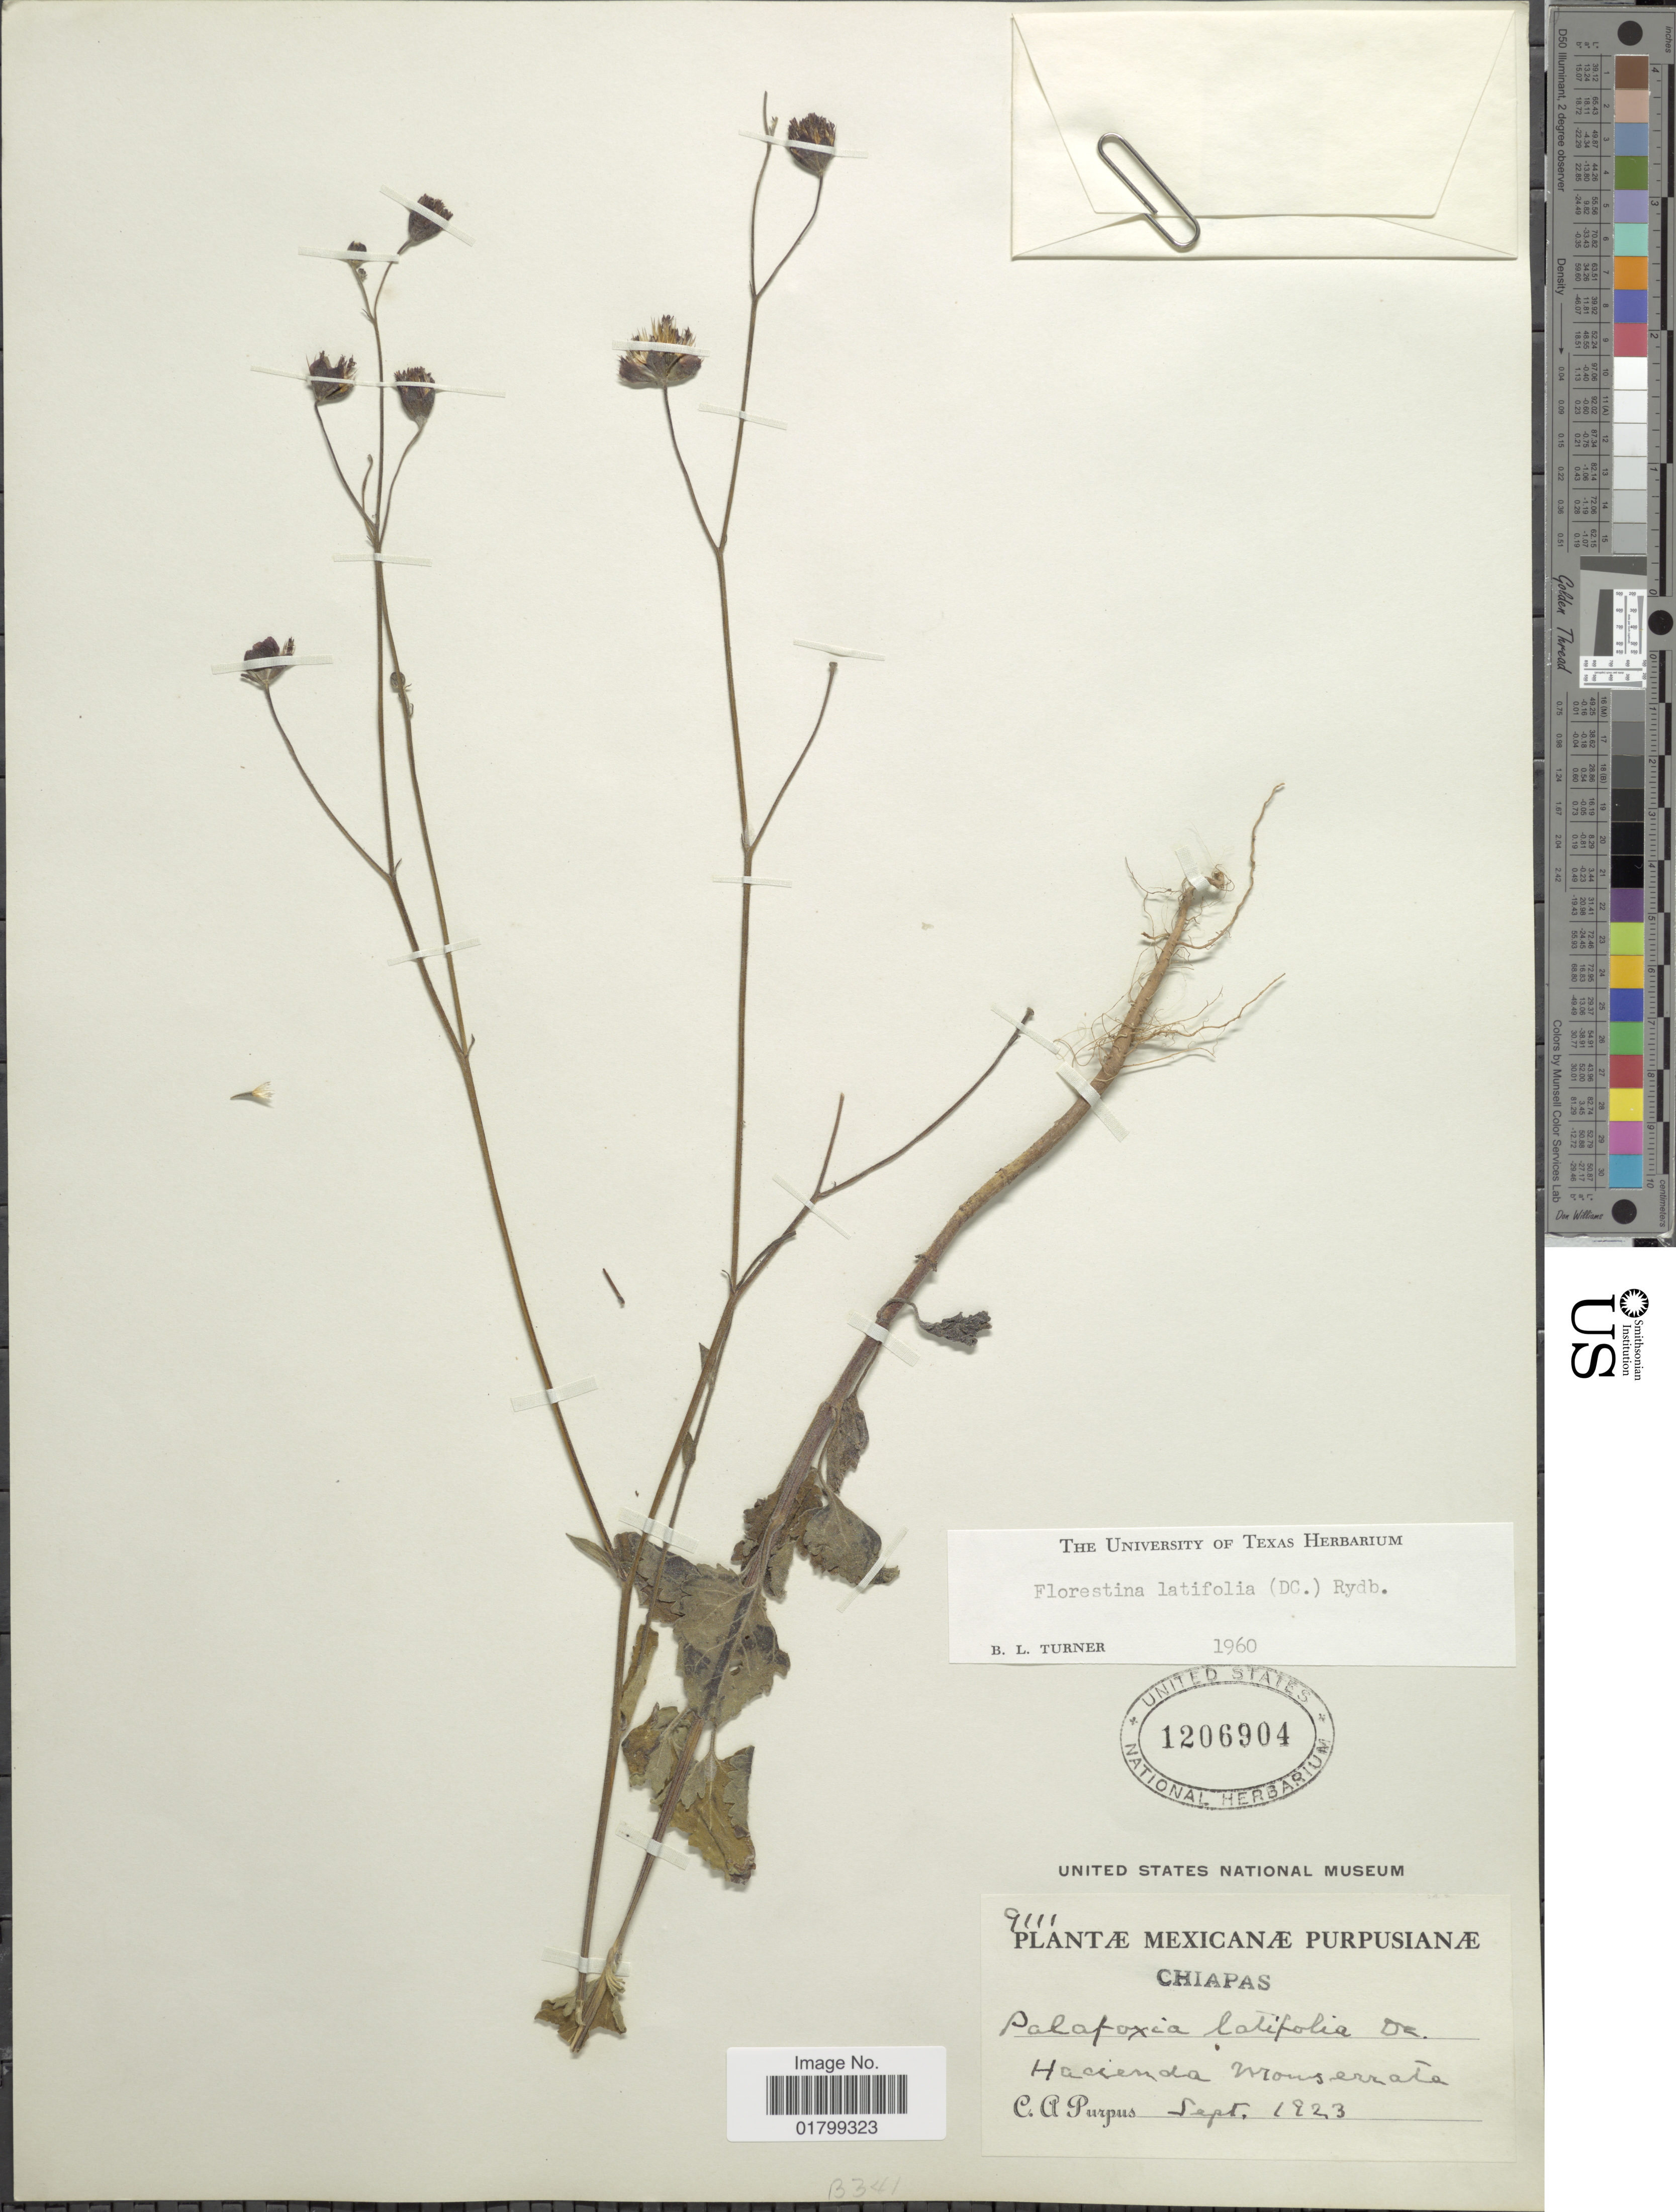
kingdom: Plantae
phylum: Tracheophyta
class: Magnoliopsida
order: Asterales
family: Asteraceae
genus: Florestina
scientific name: Florestina latifolia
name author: (DC.) Rydb.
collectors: C. A. Purpus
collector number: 911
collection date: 1923-09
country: Mexico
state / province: Chiapas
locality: Hacienda Monserrate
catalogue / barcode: US 1206904